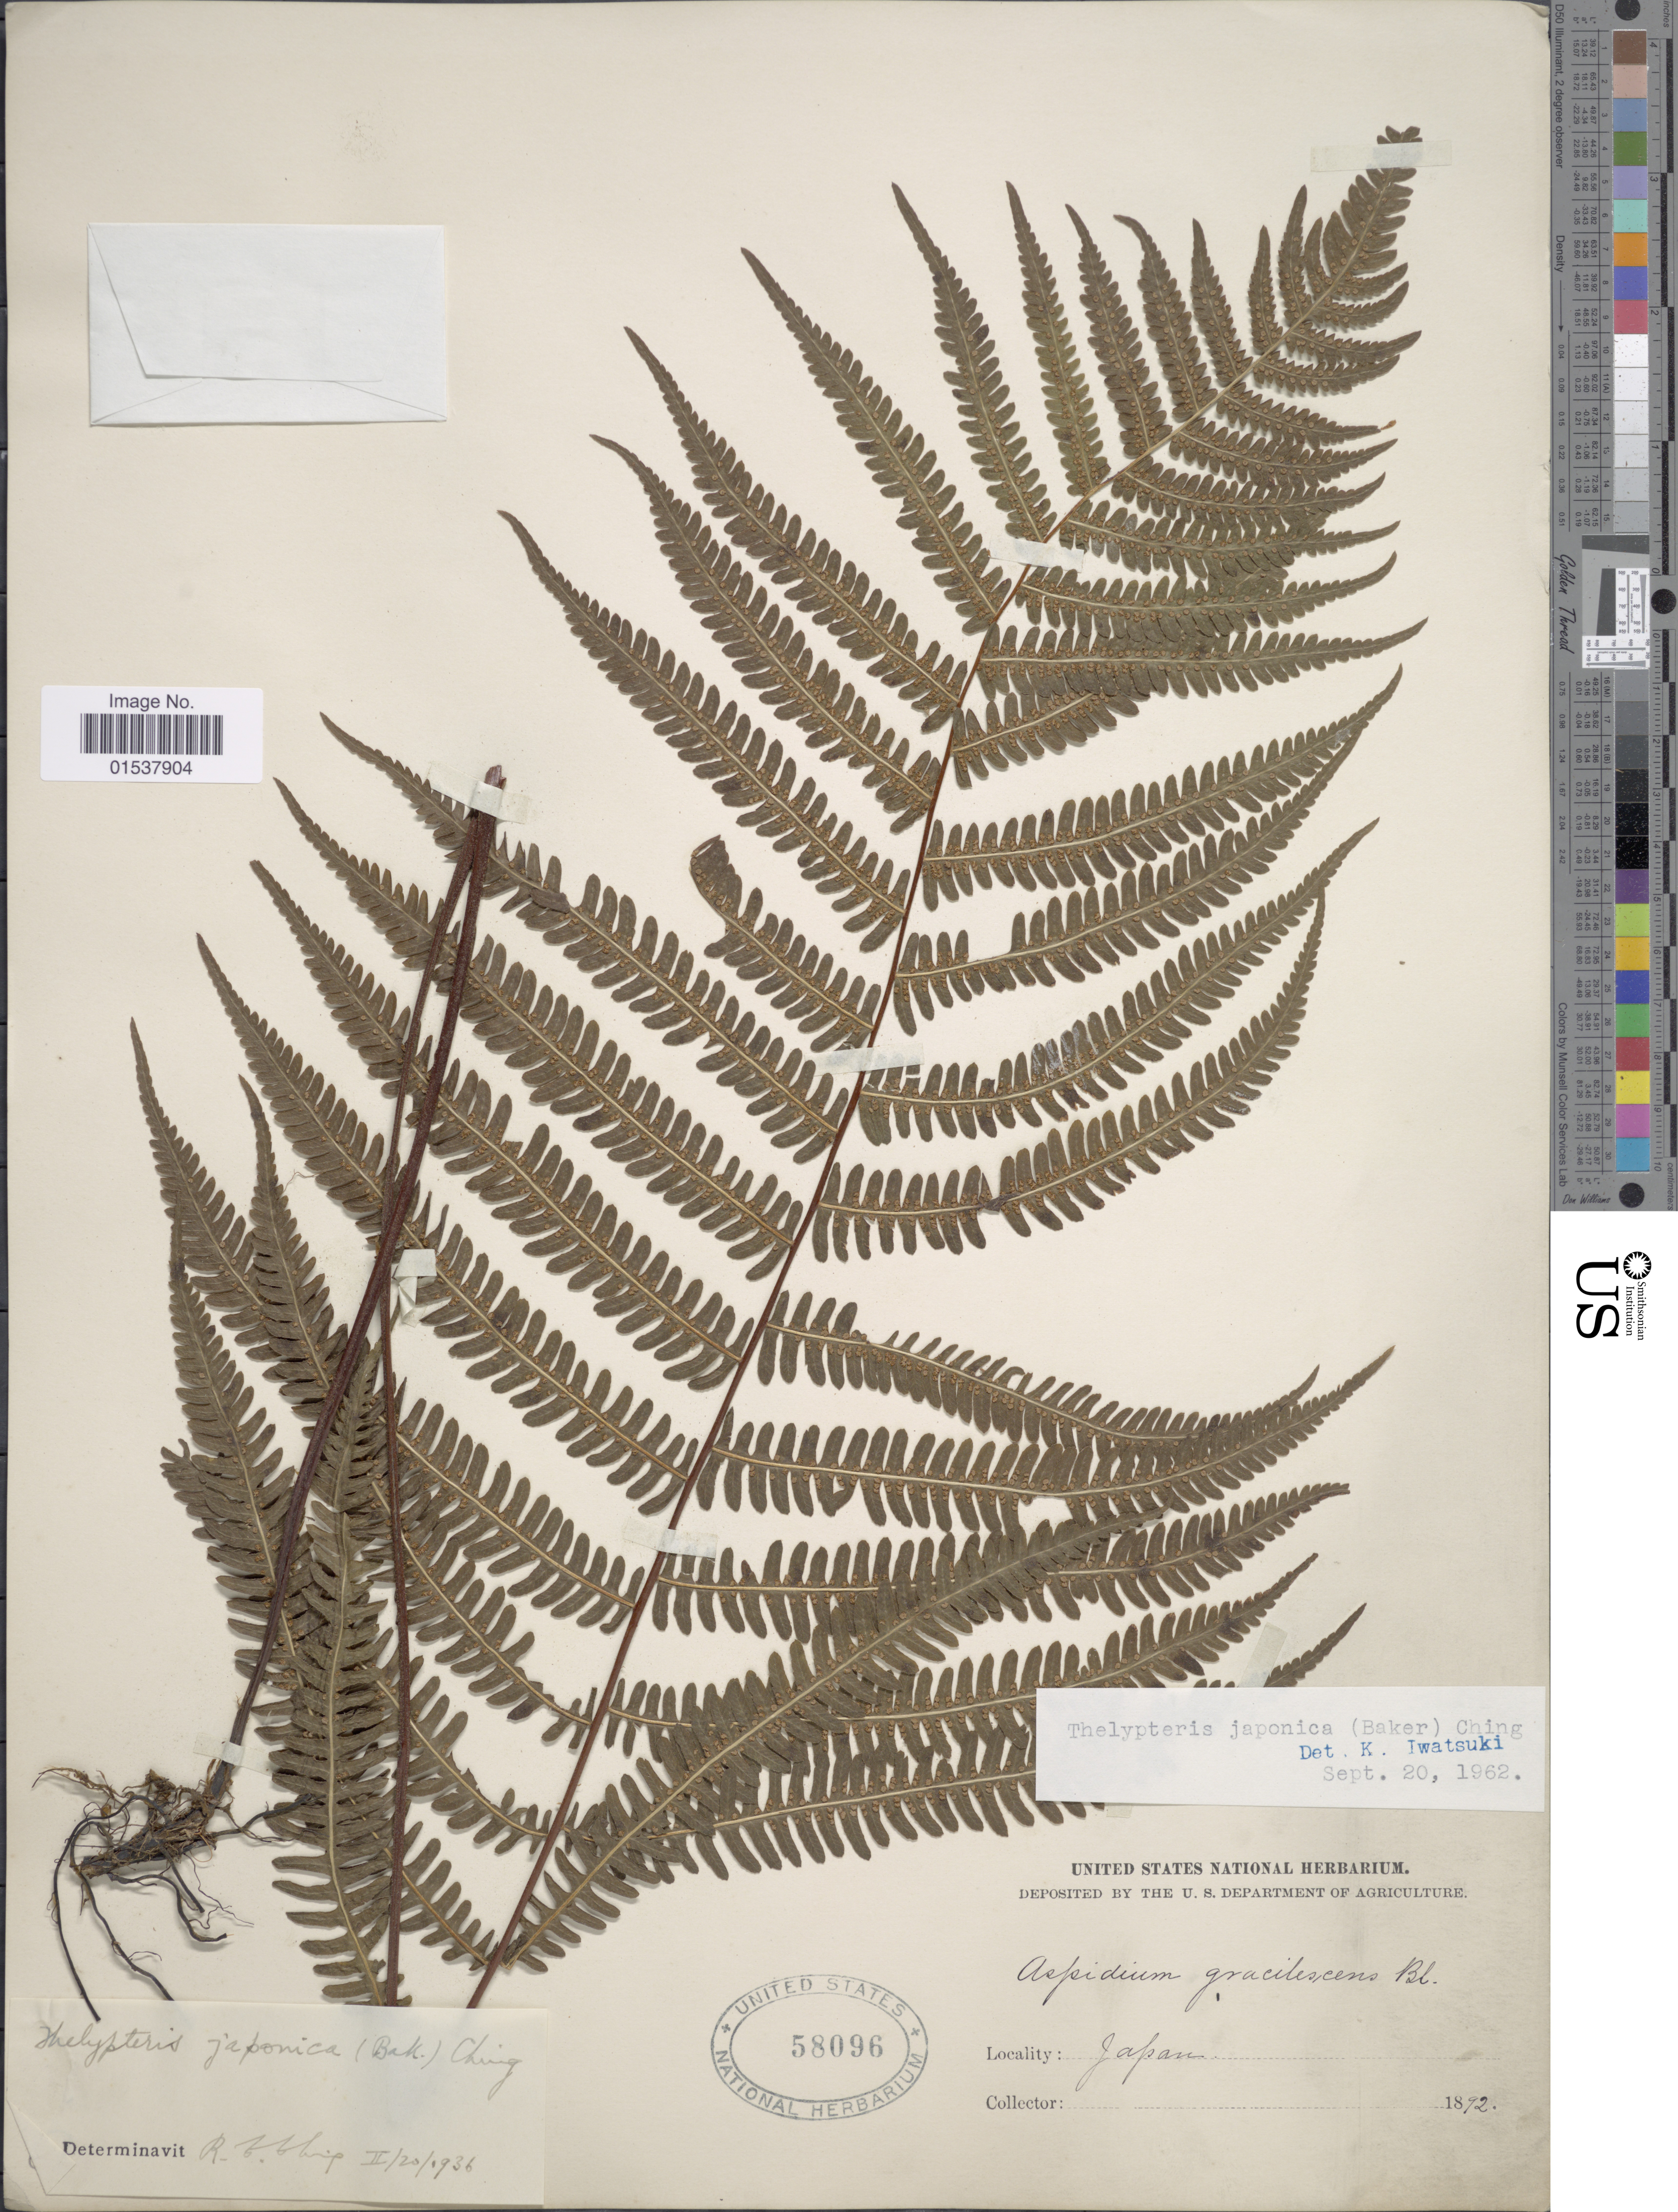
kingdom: Plantae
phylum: Tracheophyta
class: Polypodiopsida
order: Polypodiales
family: Thelypteridaceae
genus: Parathelypteris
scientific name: Parathelypteris japonica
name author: (Baker) Ching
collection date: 1892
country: Japan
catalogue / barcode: US 58096